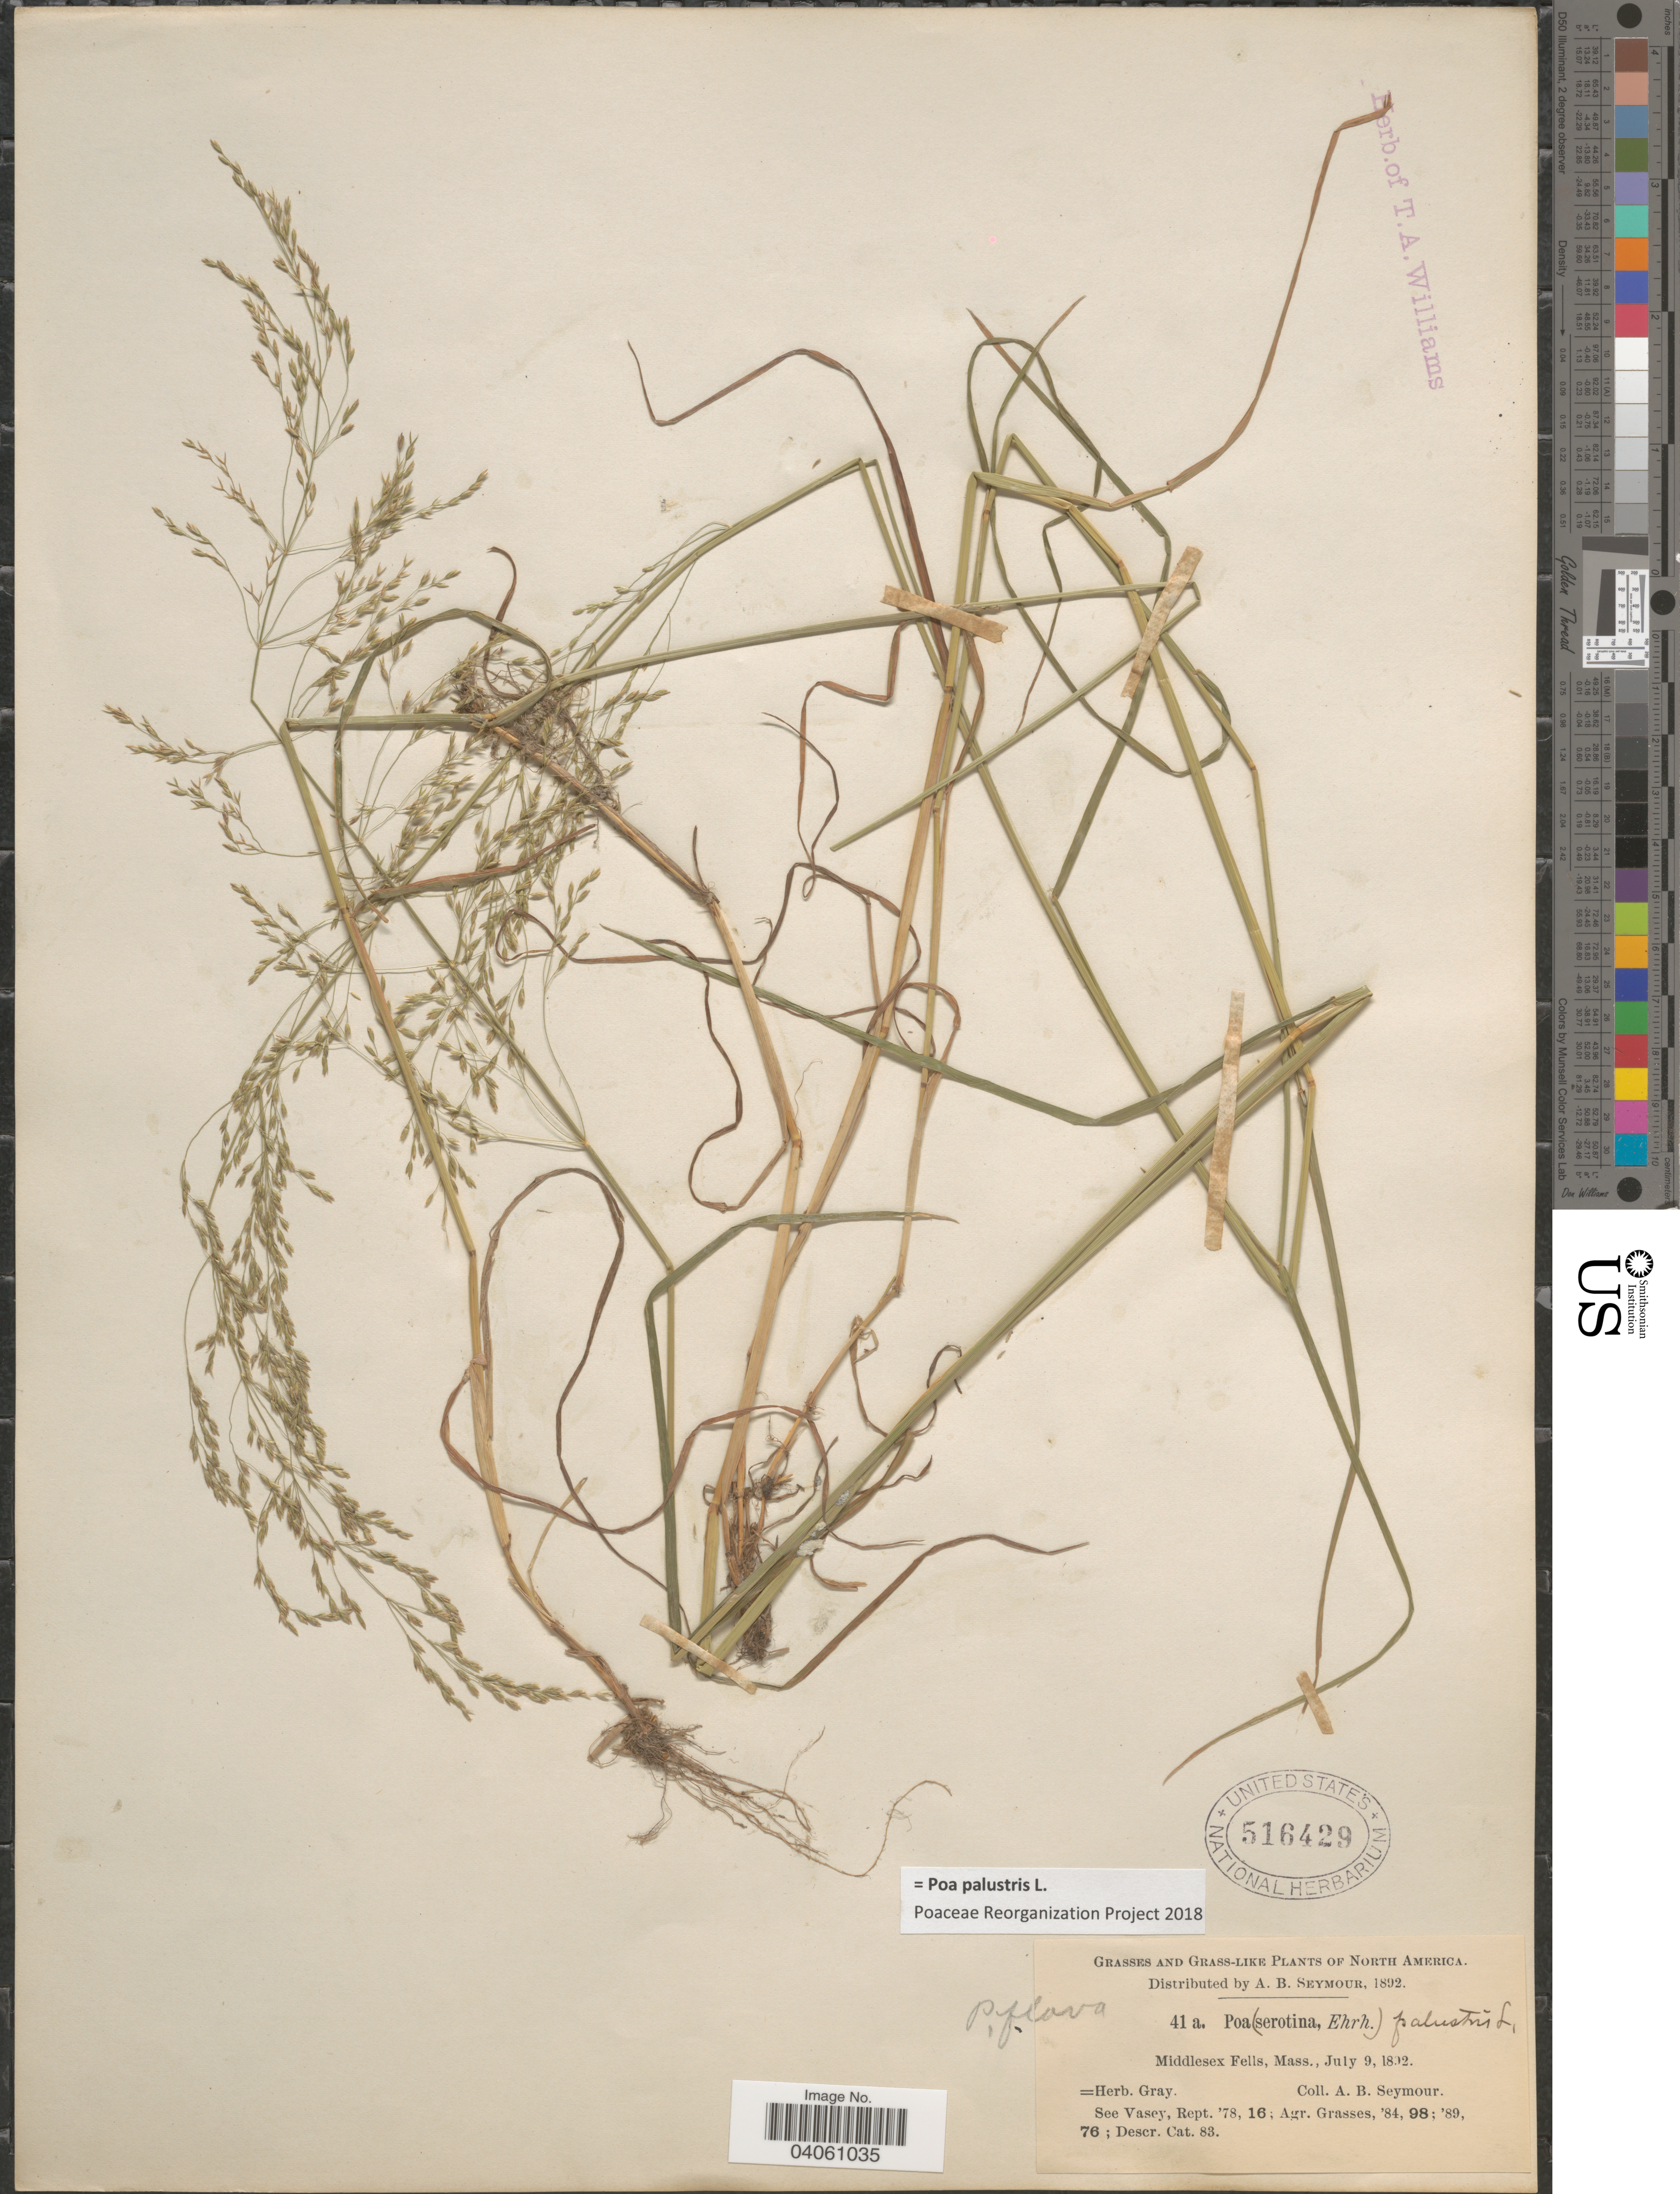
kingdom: Plantae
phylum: Tracheophyta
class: Liliopsida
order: Poales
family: Poaceae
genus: Poa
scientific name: Poa palustris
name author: L.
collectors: A. Seymour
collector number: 41a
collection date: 1802-07-09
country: United States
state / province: Massachusetts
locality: Middlesex Fells.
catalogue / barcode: US 516429